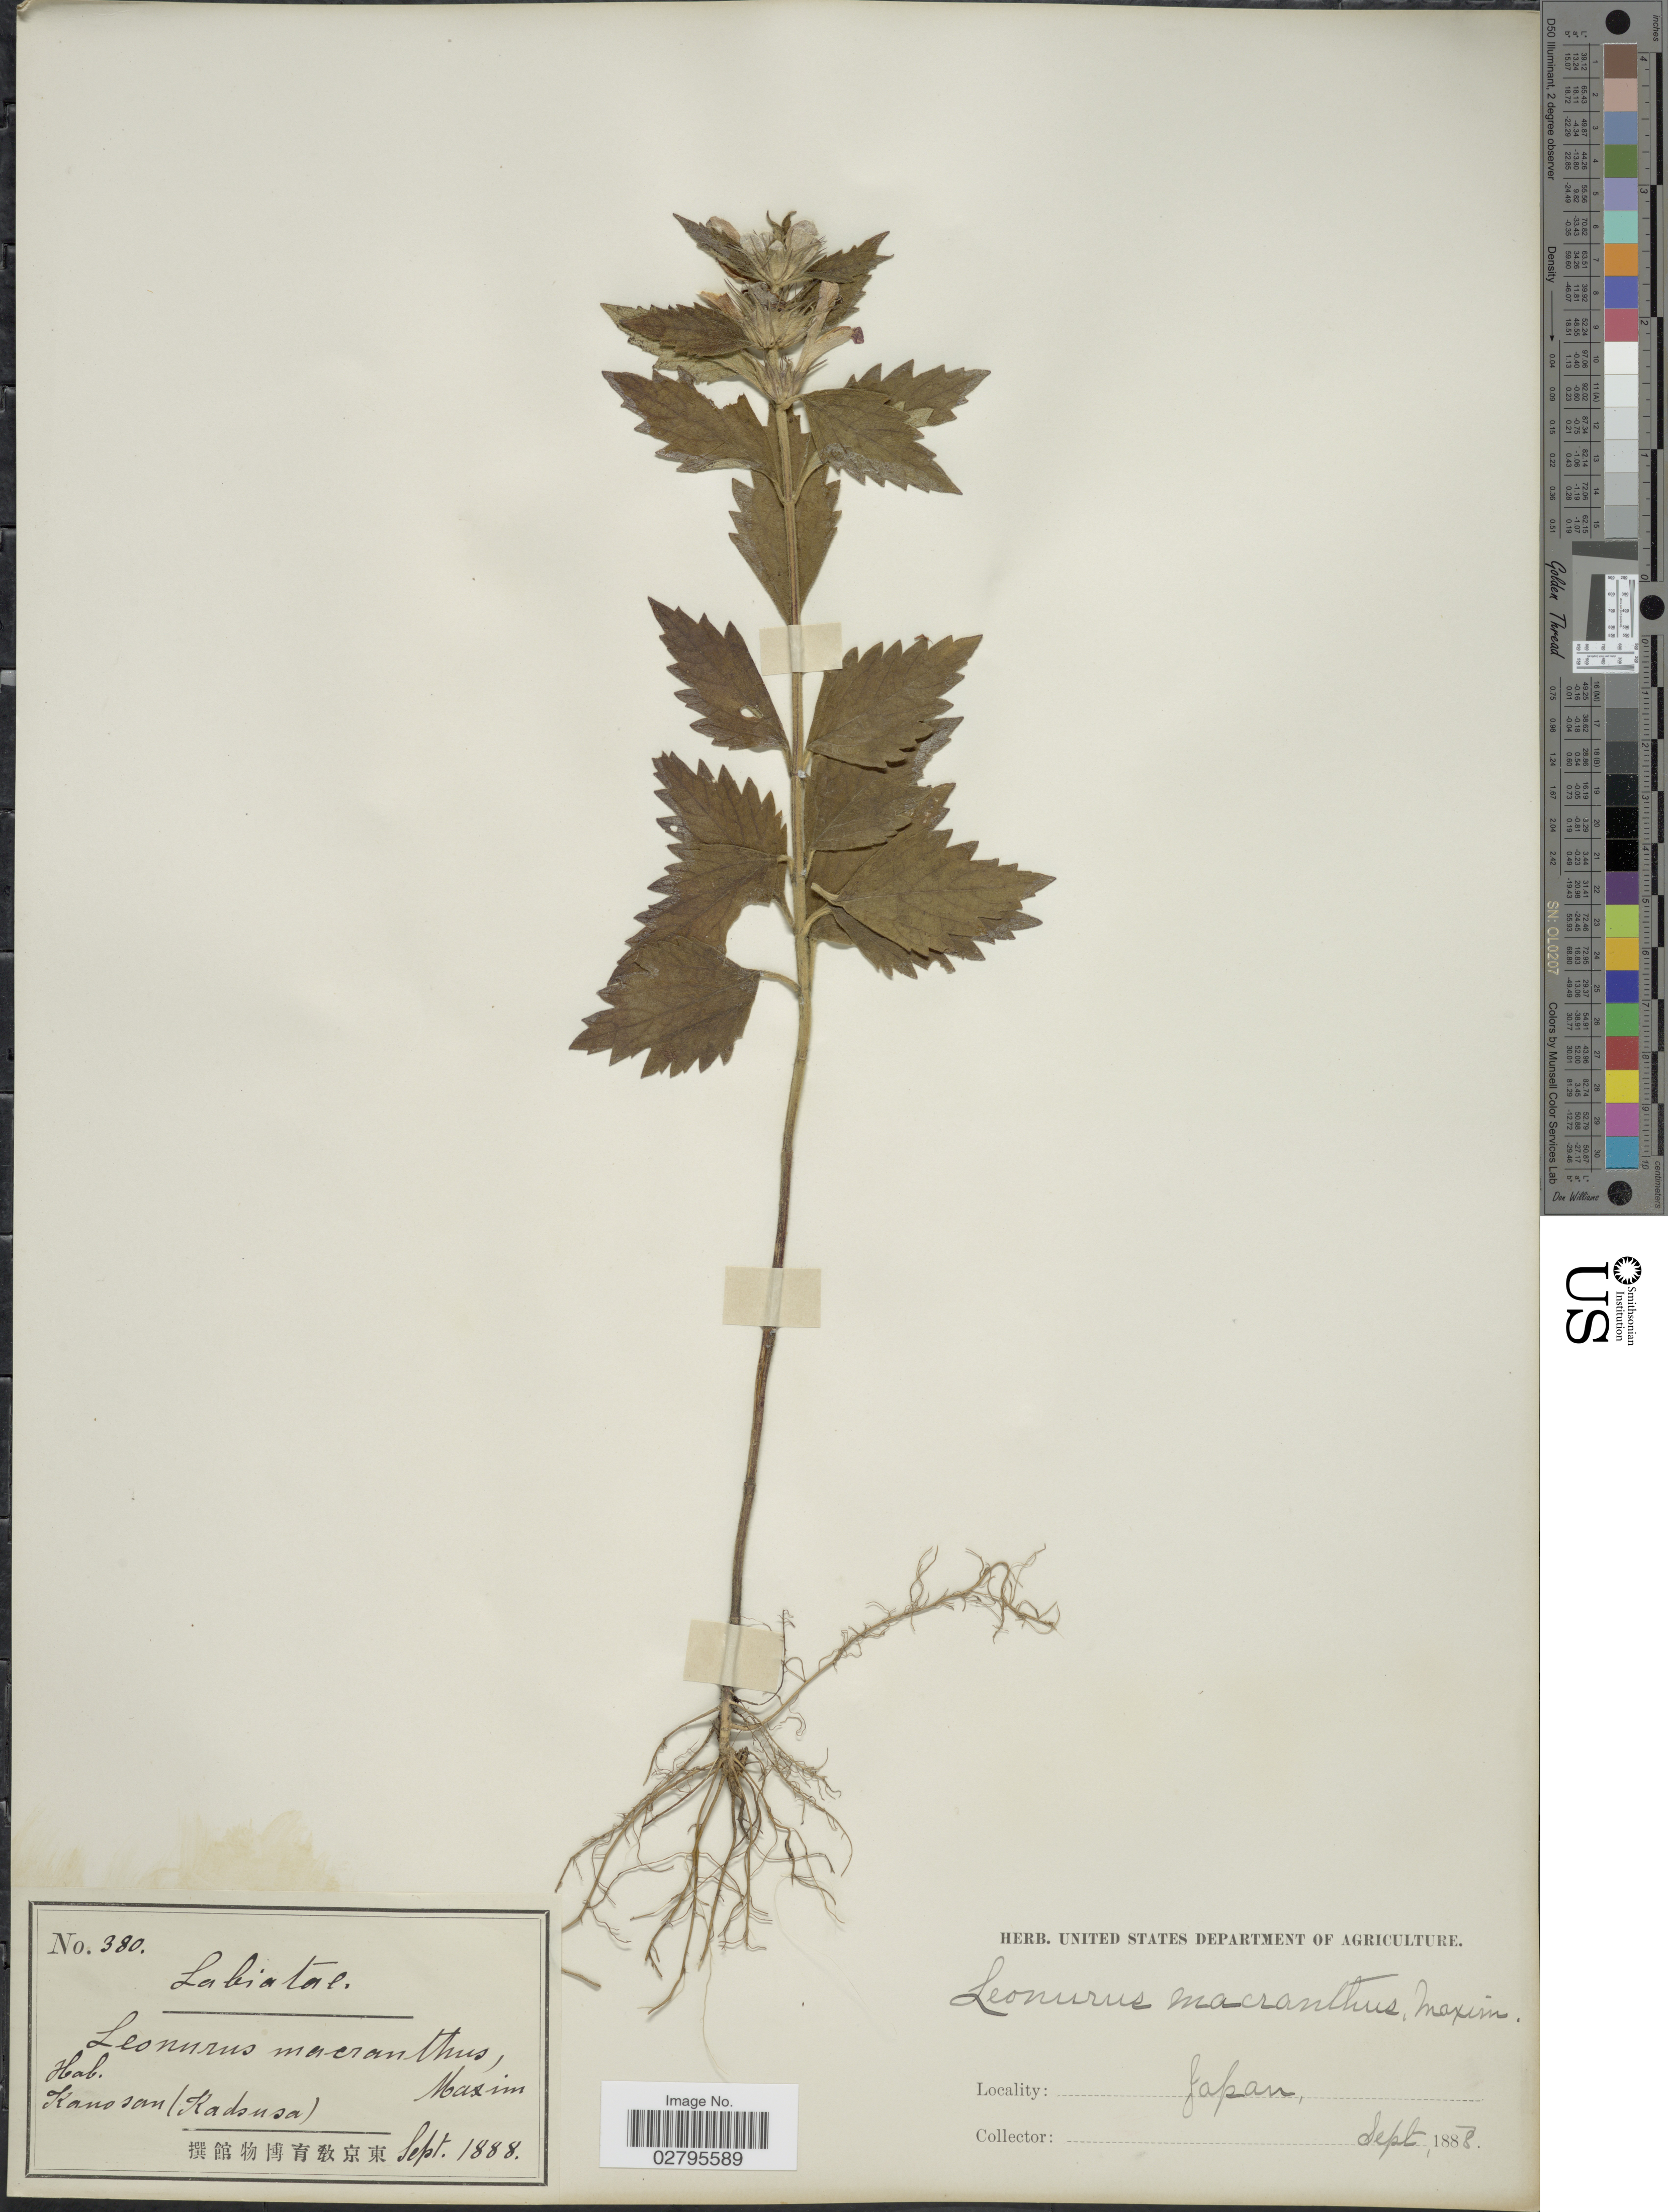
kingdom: Plantae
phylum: Tracheophyta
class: Magnoliopsida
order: Lamiales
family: Lamiaceae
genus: Leonurus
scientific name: Leonurus macranthus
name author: Maxim.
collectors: ex herb. U. S. Department of Agriculture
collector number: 380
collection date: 1888-09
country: Japan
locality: Kanosan (Kadsusa)